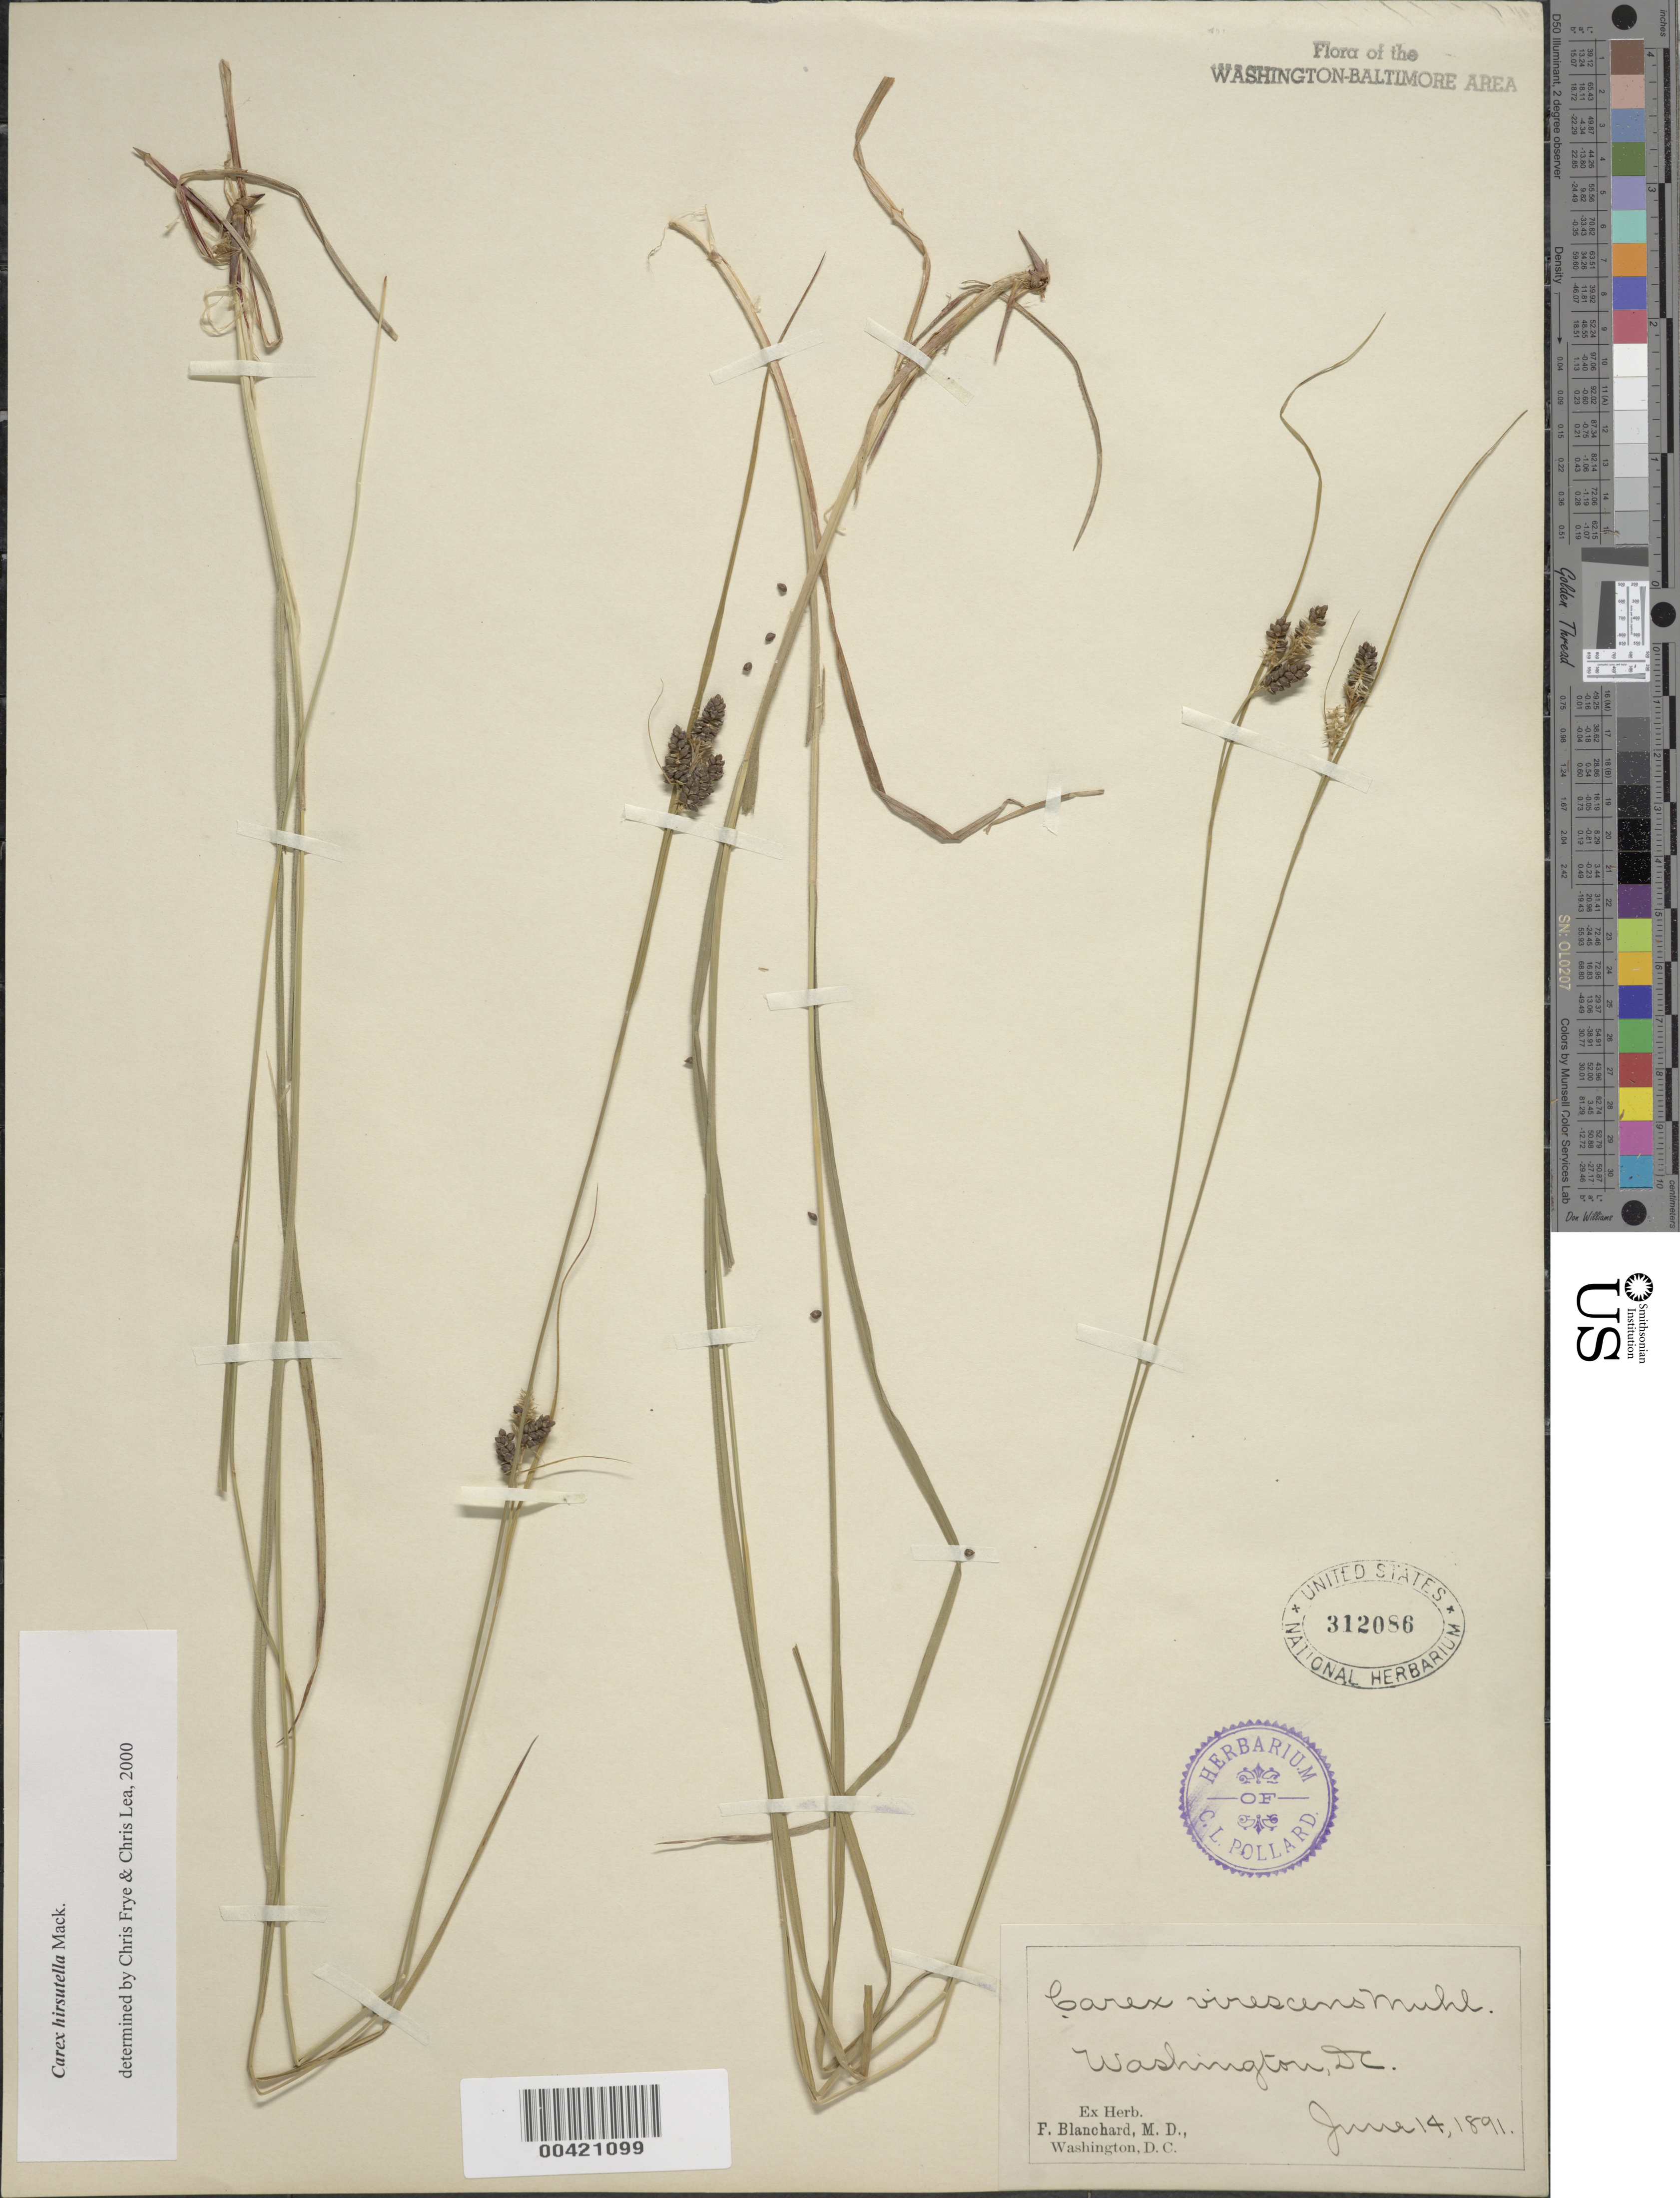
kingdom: Plantae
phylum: Tracheophyta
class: Liliopsida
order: Poales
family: Cyperaceae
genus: Carex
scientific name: Carex hirsutella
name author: Mack.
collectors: F. Blanchard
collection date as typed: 14 Jun 1891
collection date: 1891-06-14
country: United States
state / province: District of Columbia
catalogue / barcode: US 312086